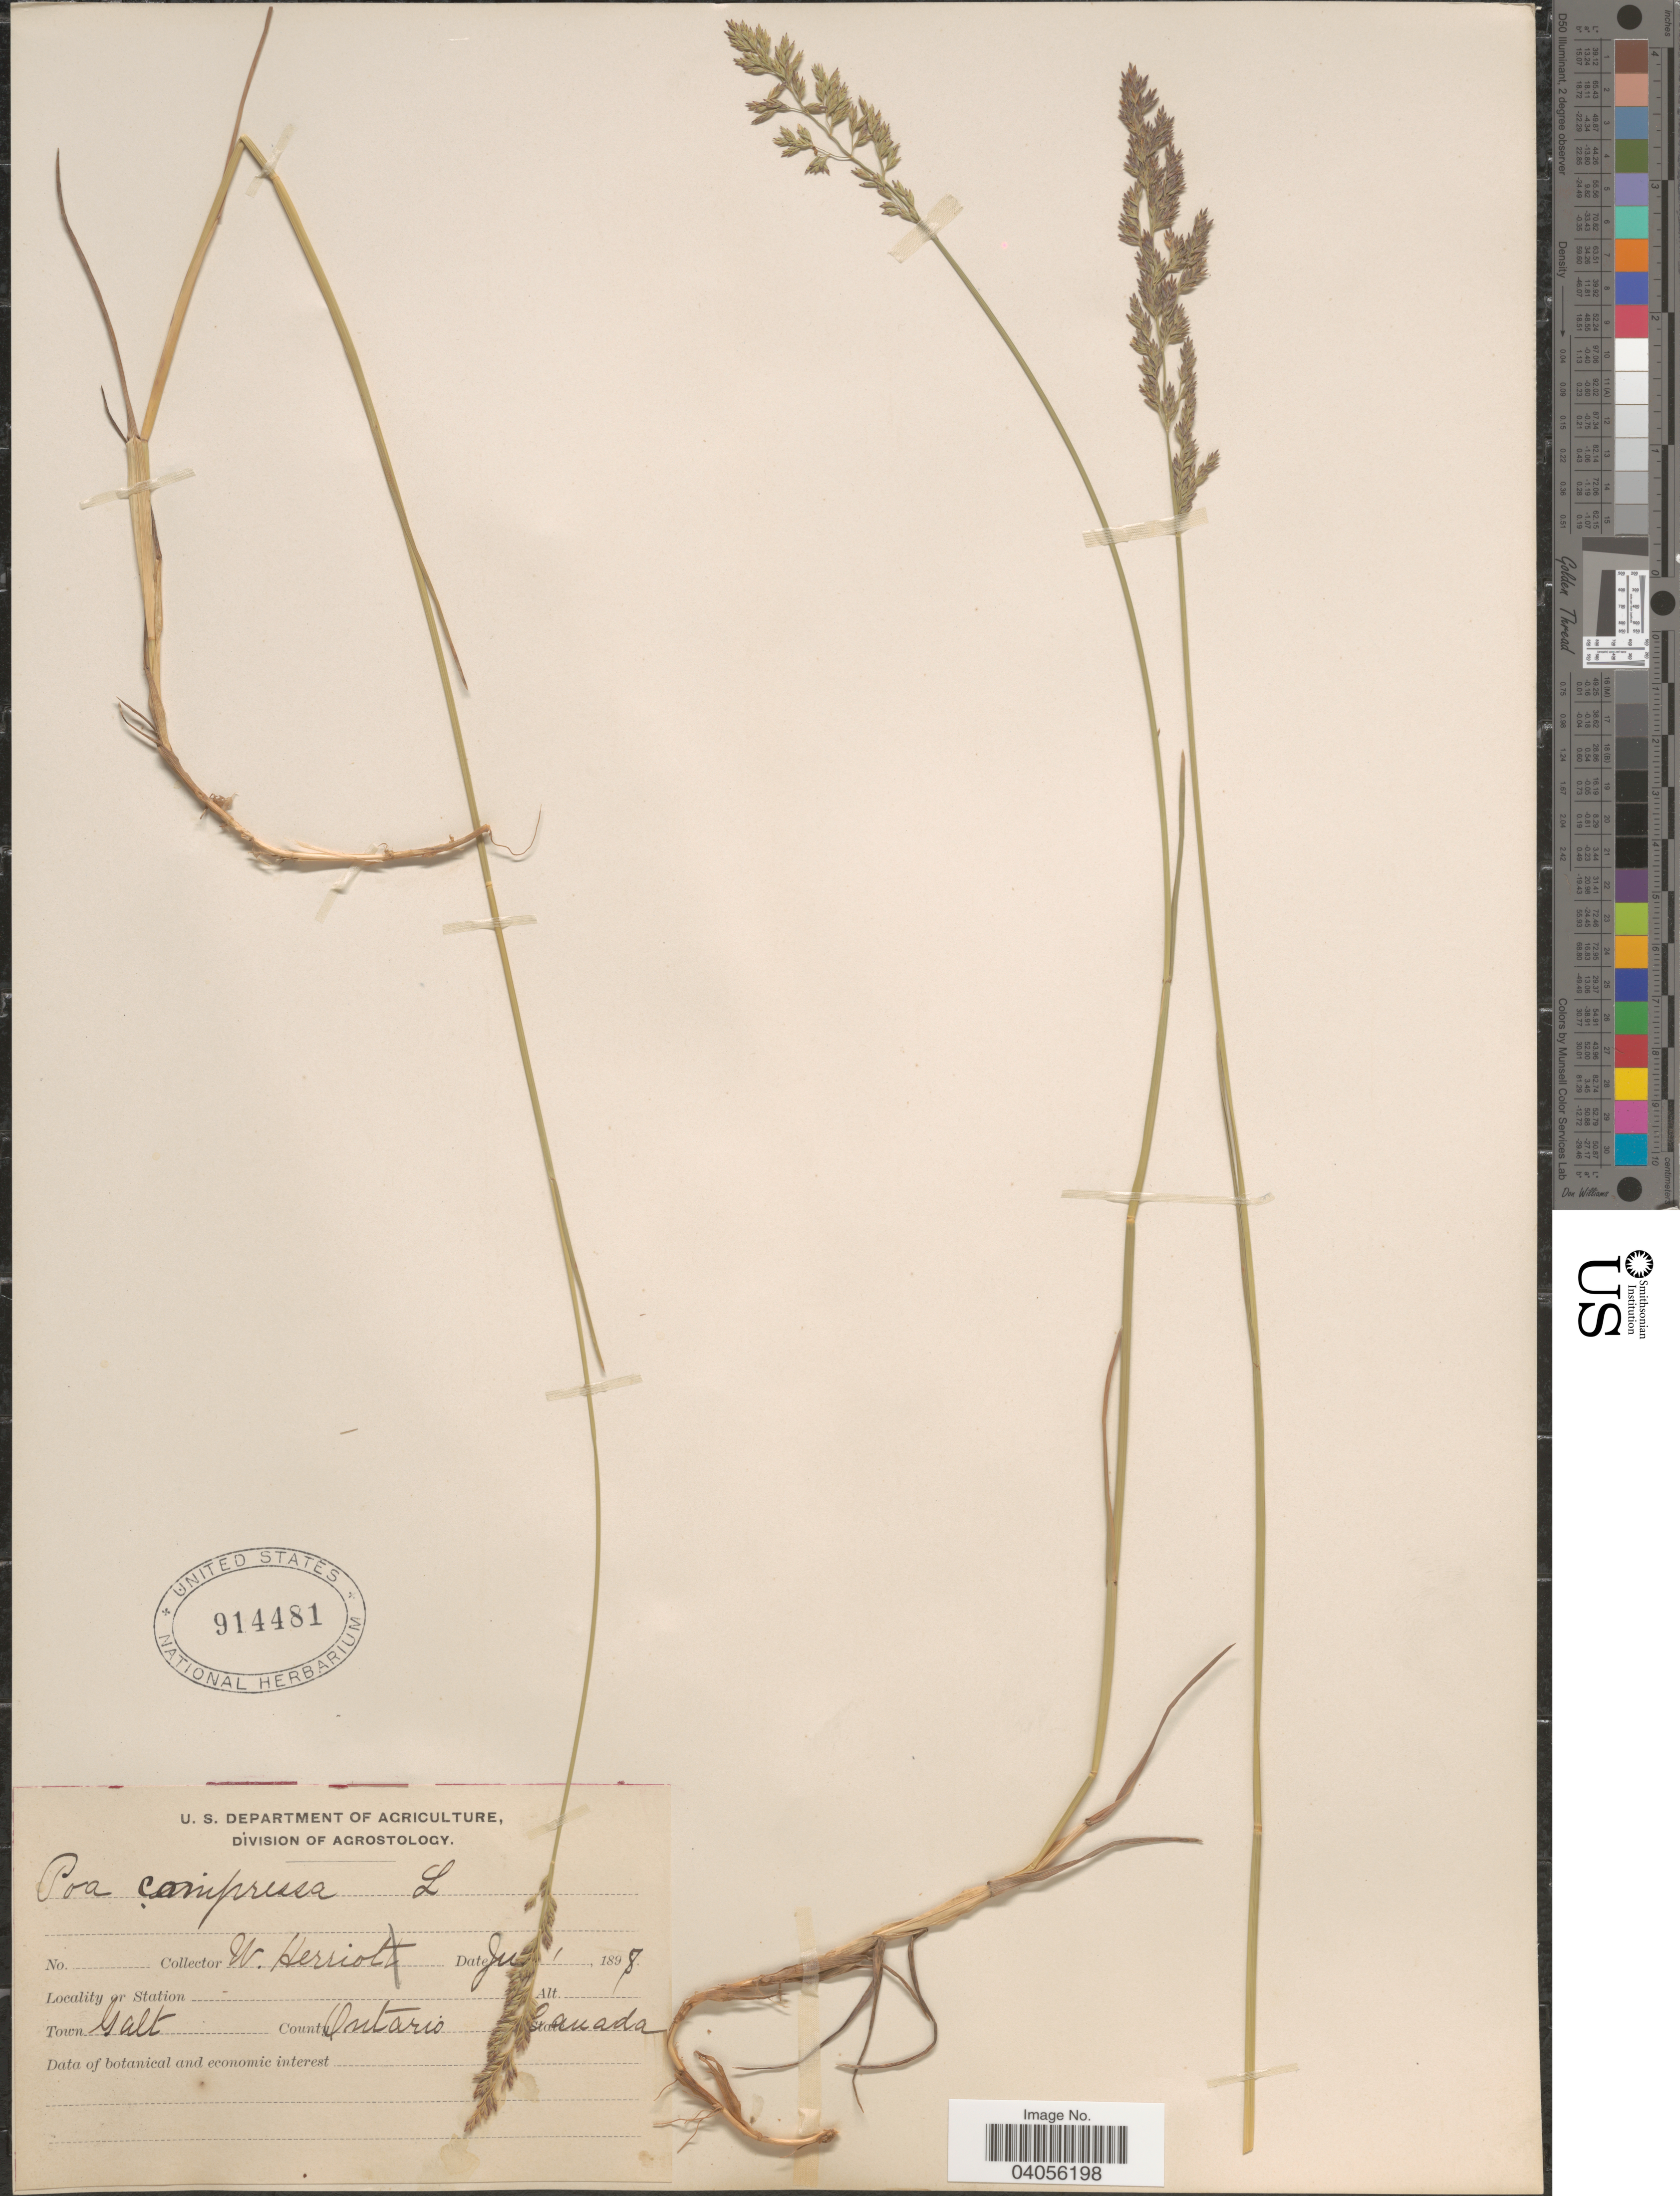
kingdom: Plantae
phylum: Tracheophyta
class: Liliopsida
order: Poales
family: Poaceae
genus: Poa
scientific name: Poa compressa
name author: L.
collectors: W. Herriot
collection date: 1898-07-01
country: Canada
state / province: Ontario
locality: Town Galt. County Ontario.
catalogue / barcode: US 914481